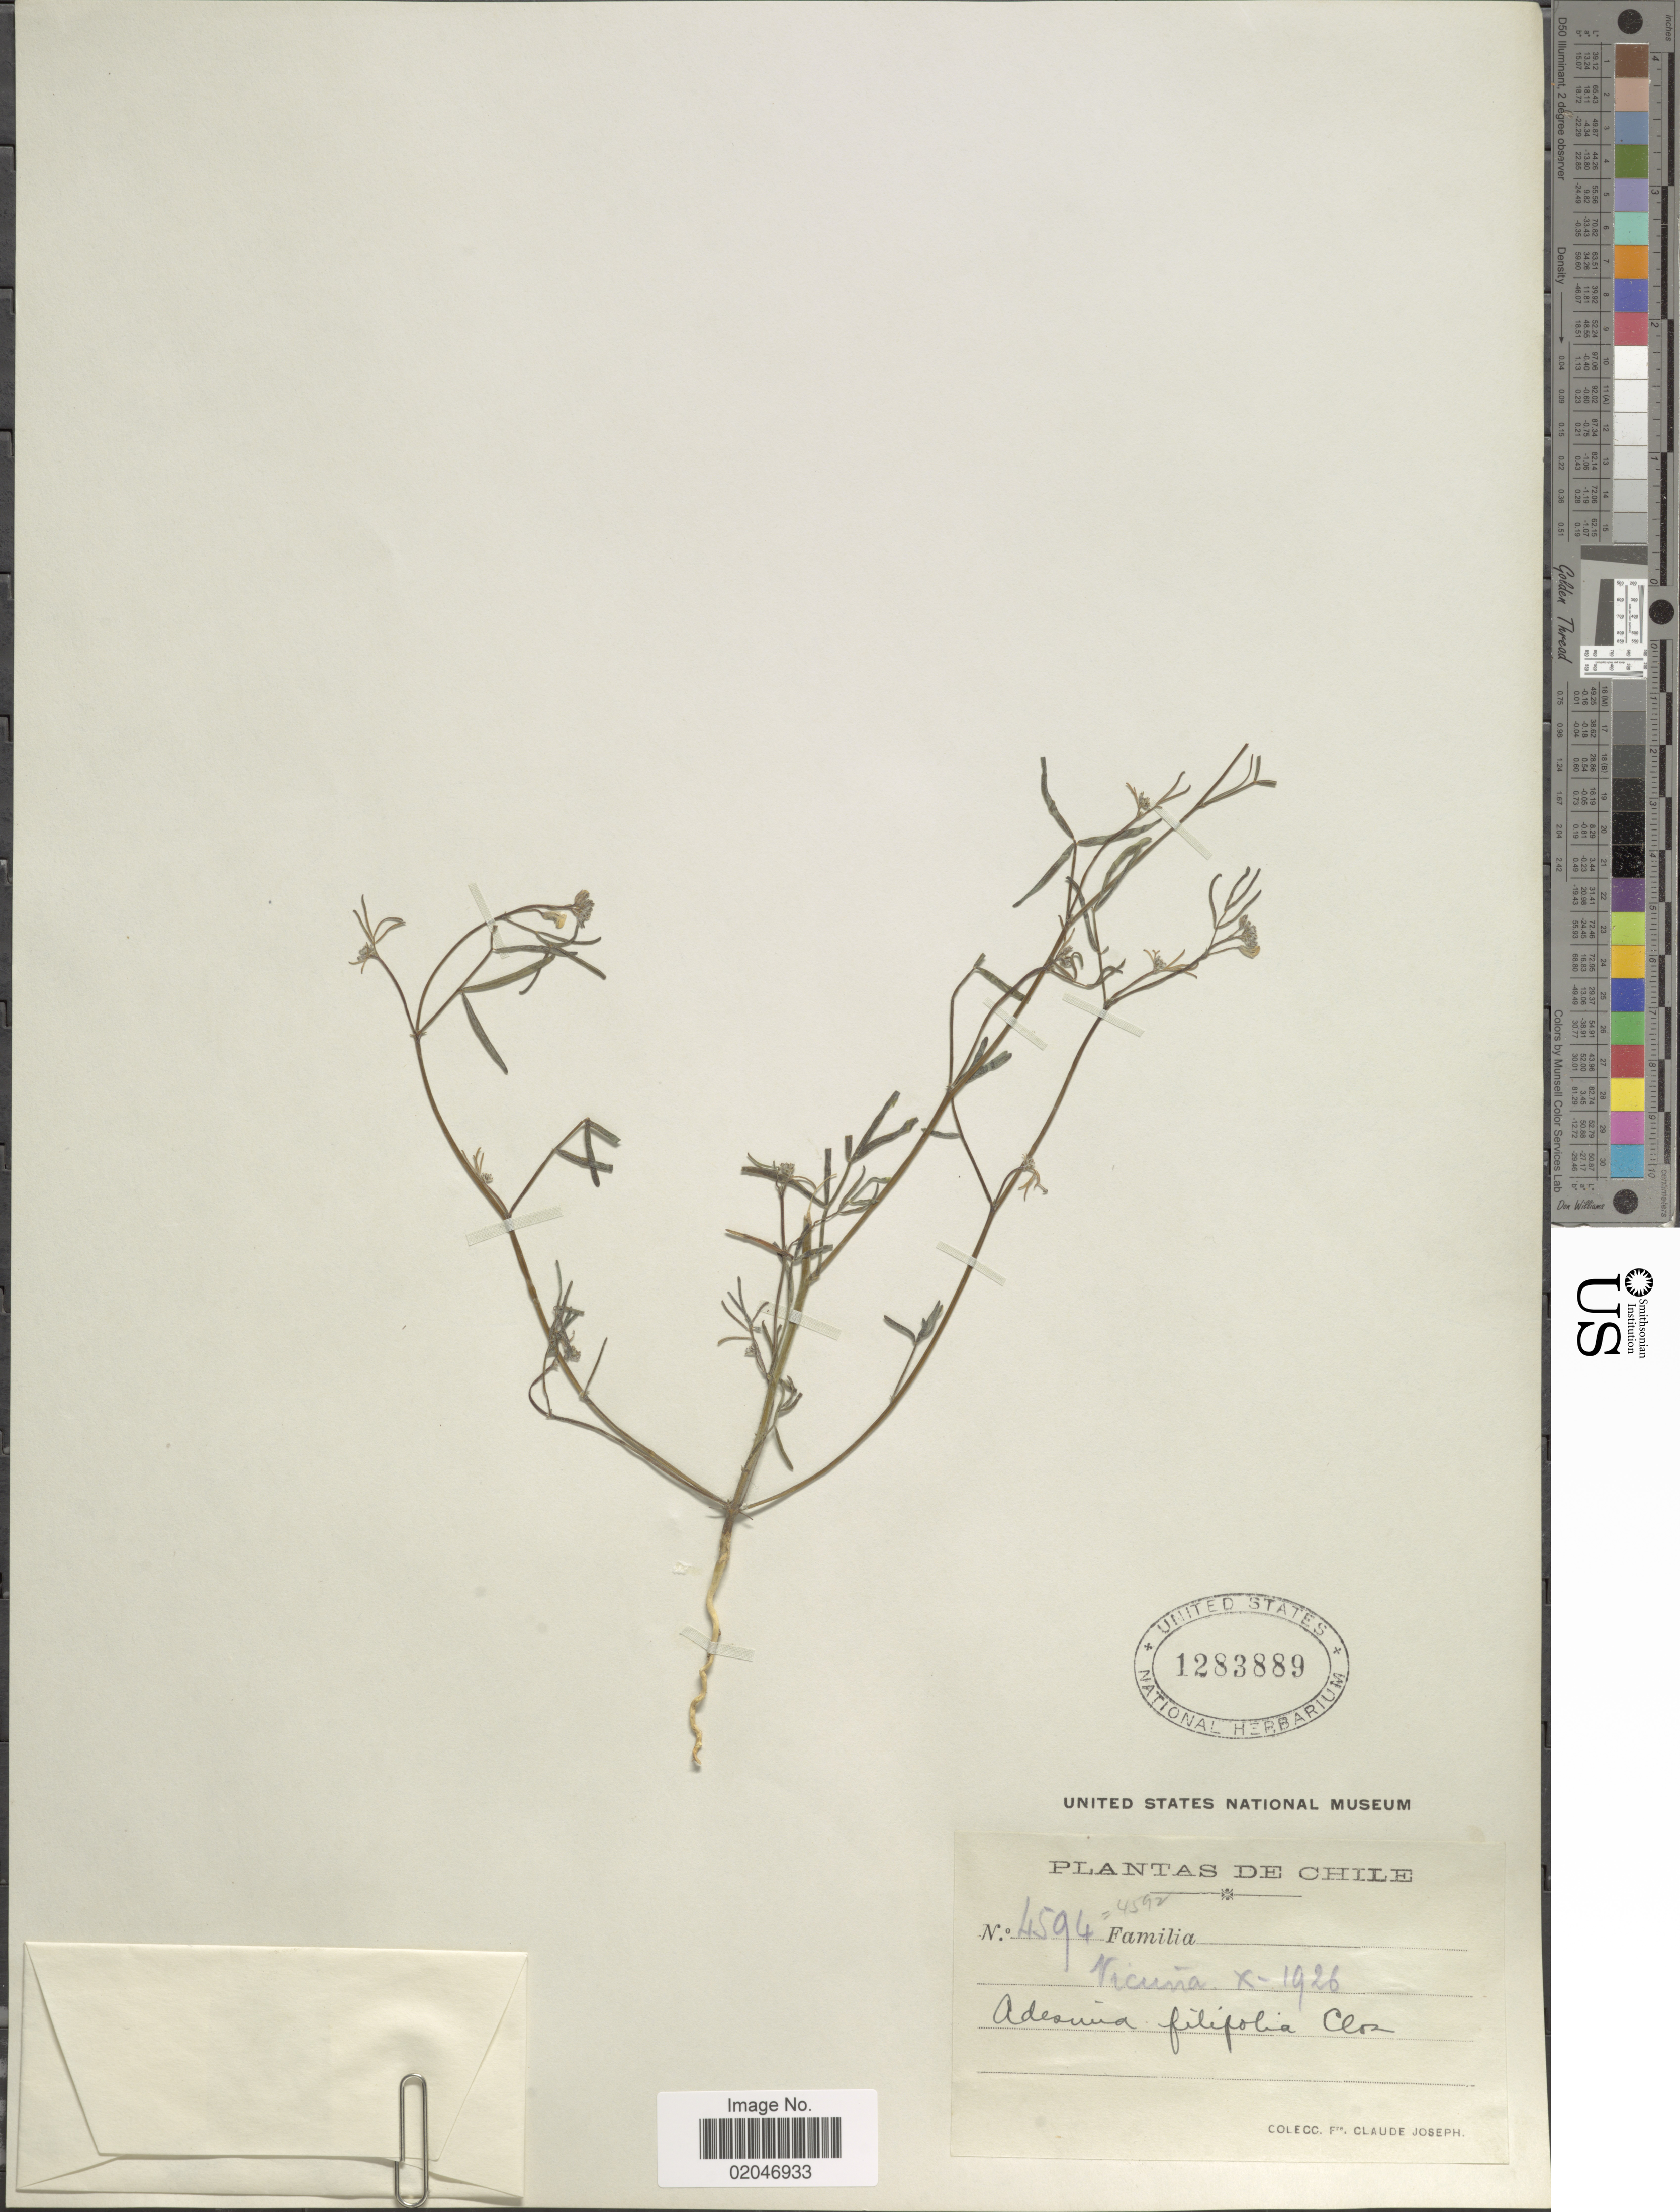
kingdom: Plantae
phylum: Tracheophyta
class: Magnoliopsida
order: Fabales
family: Fabaceae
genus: Adesmia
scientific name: Adesmia filifolia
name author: Clos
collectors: Bro. Claude-Joseph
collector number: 4594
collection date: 1926-10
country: Chile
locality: Vicuna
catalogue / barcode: US 1283889